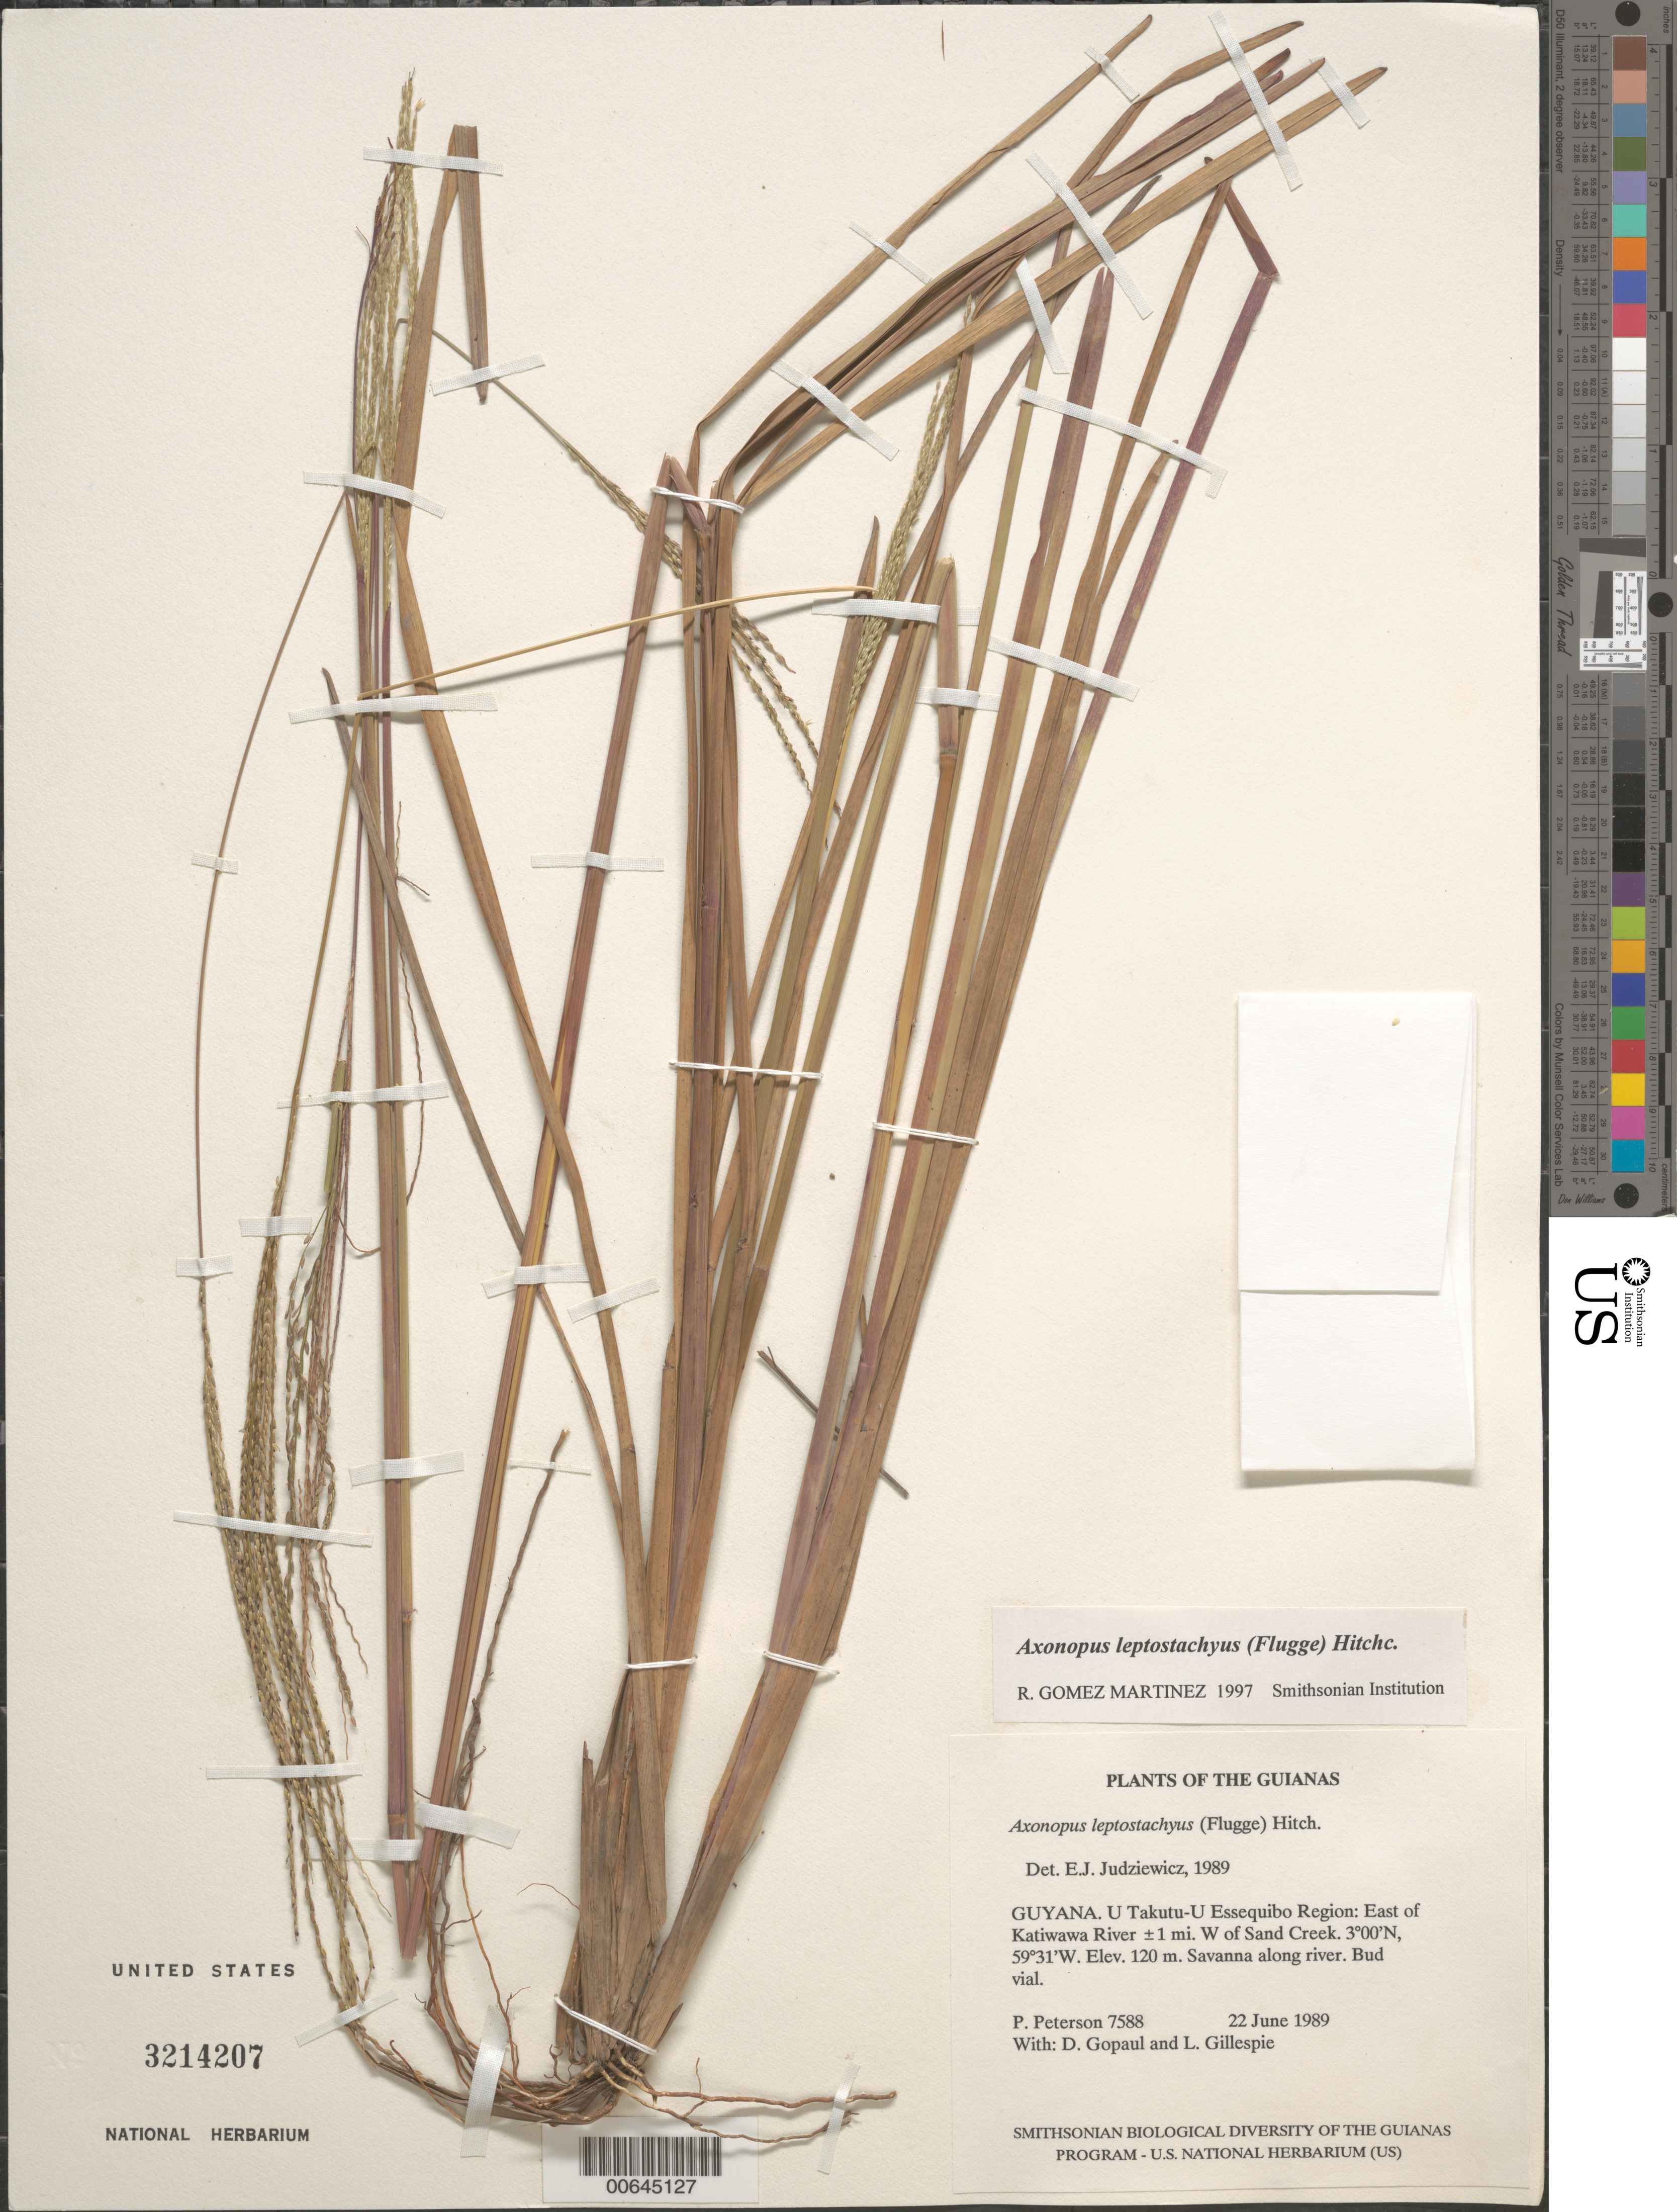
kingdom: Plantae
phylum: Tracheophyta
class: Liliopsida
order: Poales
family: Poaceae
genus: Axonopus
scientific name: Axonopus capillaris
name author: (Lam.) Chase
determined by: Judziewicz, E. J.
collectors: F. M. R. Leprieur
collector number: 85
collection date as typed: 1834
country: French Guiana